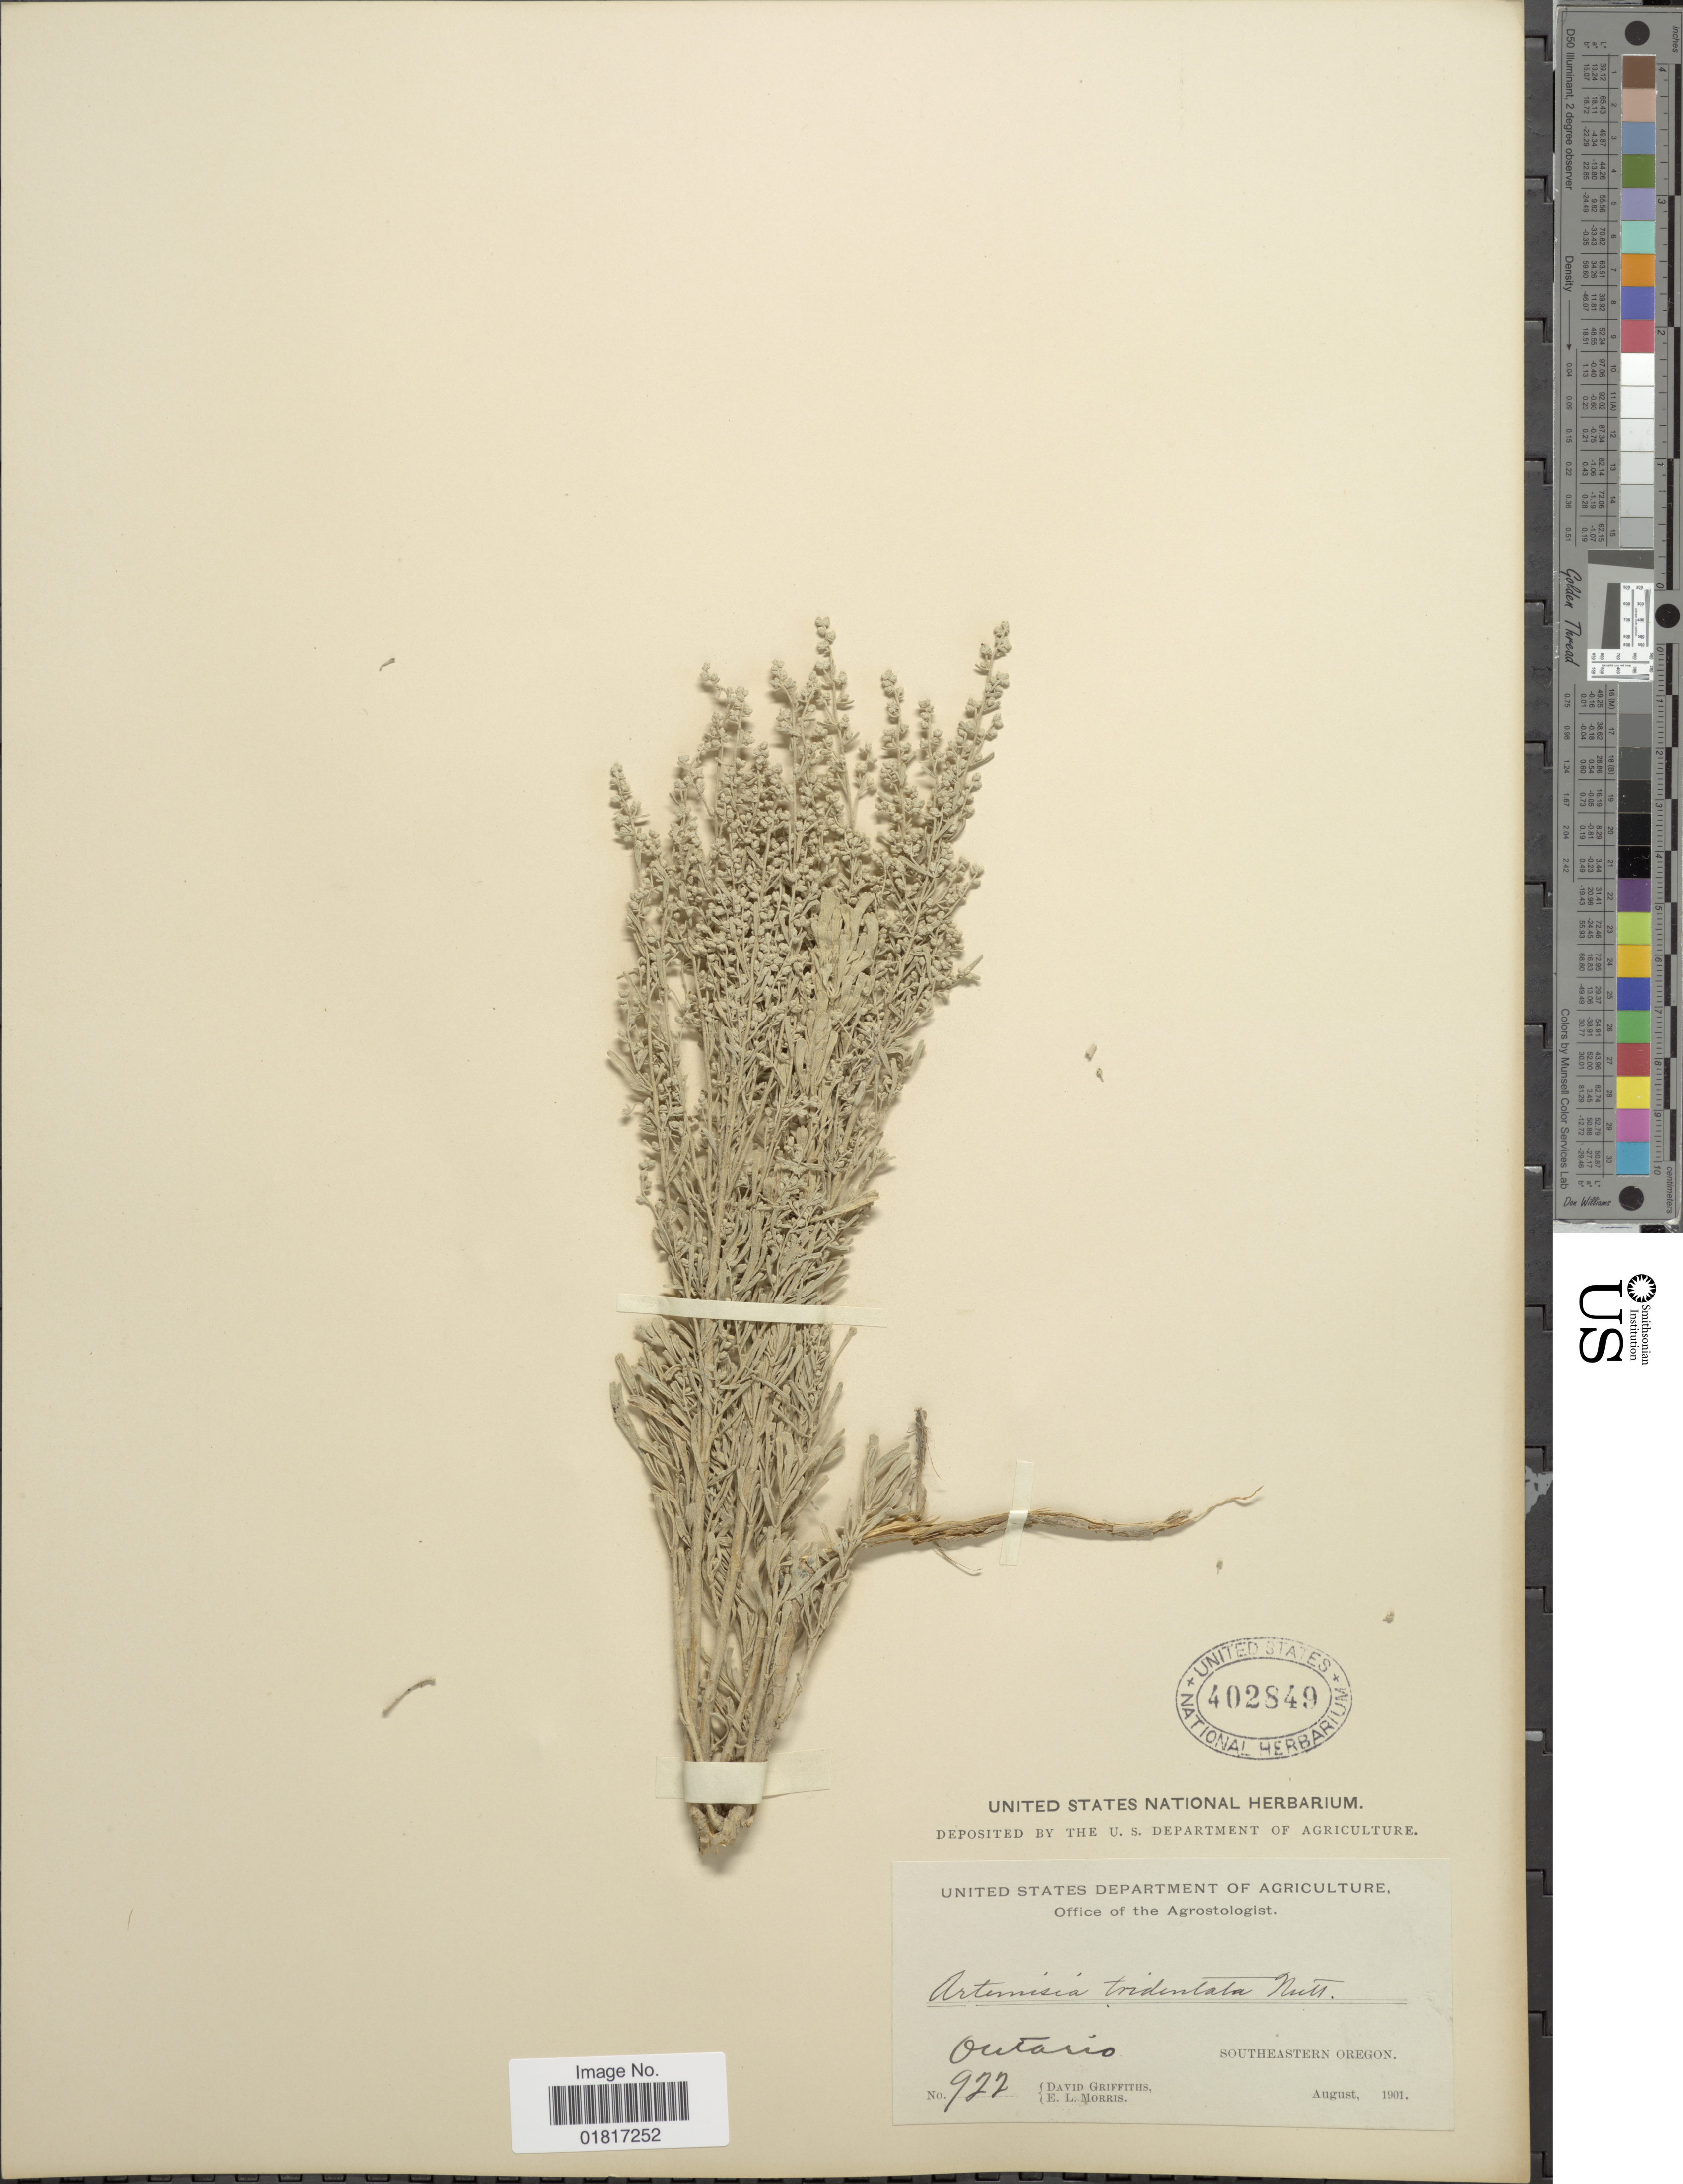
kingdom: Plantae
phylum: Tracheophyta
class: Magnoliopsida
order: Asterales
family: Asteraceae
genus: Artemisia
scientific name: Artemisia tridentata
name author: Nutt.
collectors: D. Griffiths & E. Morris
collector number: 922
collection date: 1901-08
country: United States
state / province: Oregon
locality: Ontario, Southeastern Oregon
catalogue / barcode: US 402849